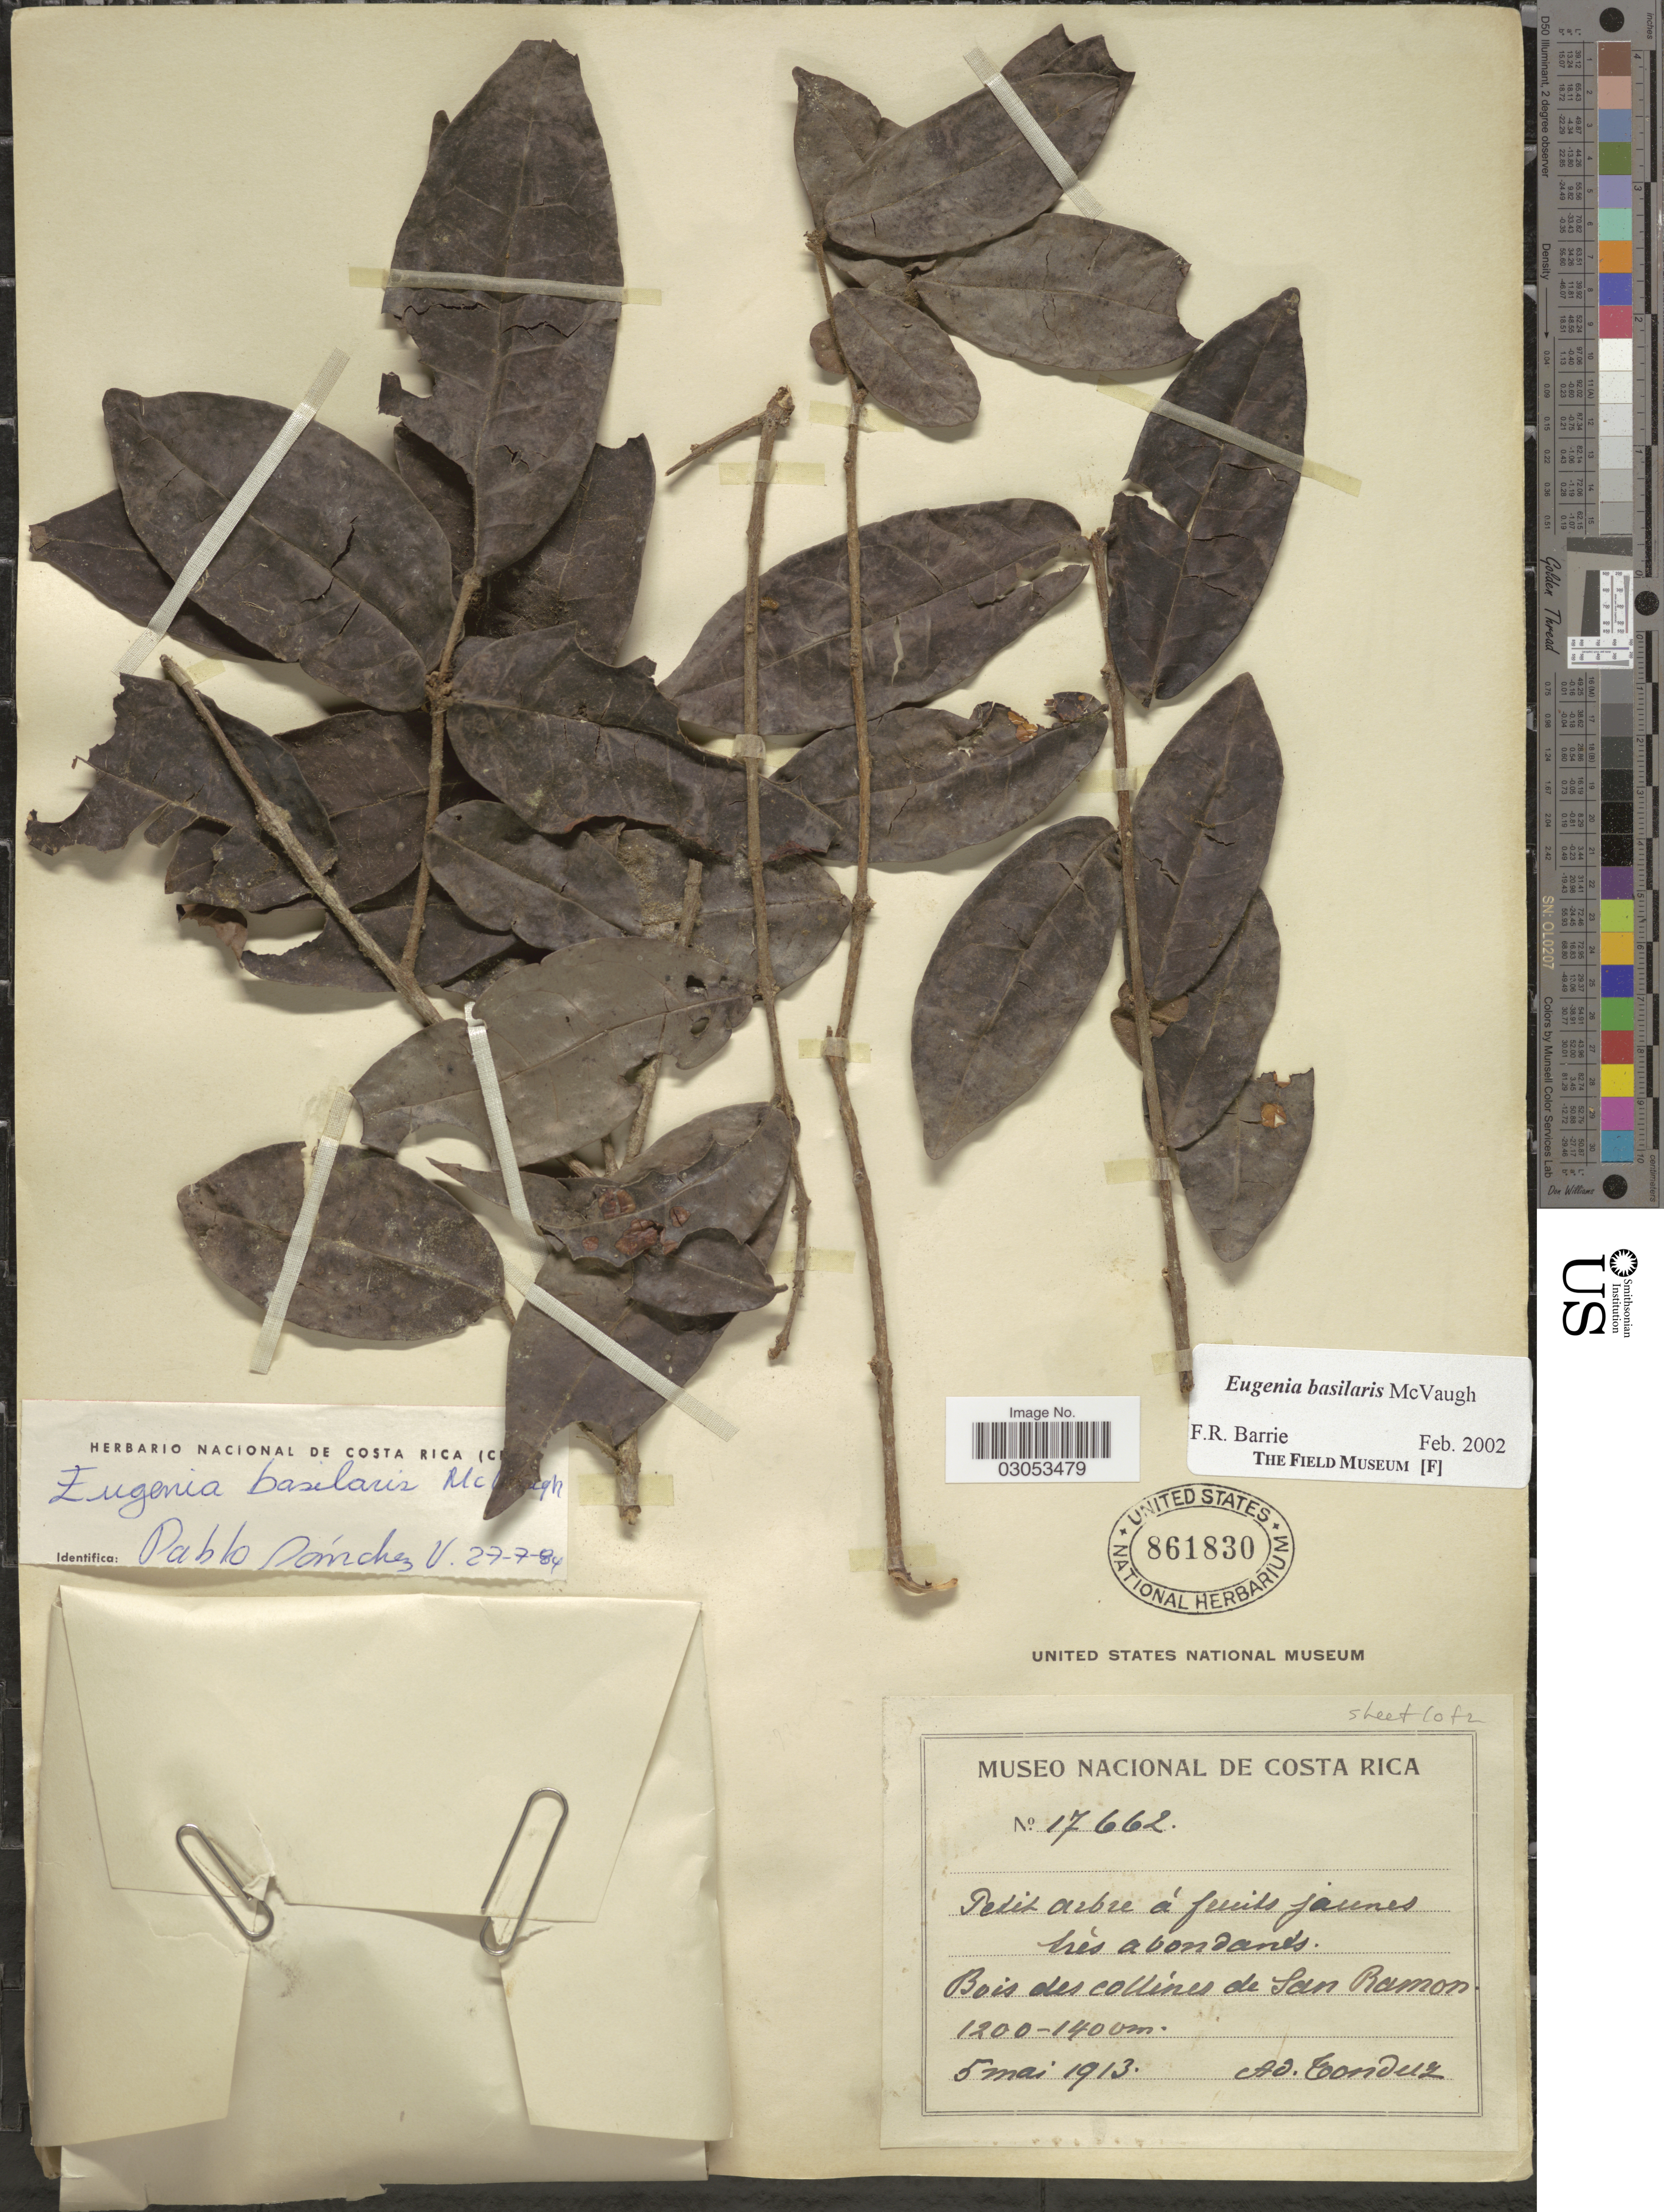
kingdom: Plantae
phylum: Tracheophyta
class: Magnoliopsida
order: Myrtales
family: Myrtaceae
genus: Eugenia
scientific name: Eugenia basilaris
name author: McVaugh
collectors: A. Tonduz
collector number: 17662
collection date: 1913-05-05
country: Costa Rica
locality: Bois des collines de San Ramon.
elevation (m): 1200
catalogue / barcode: US 861830